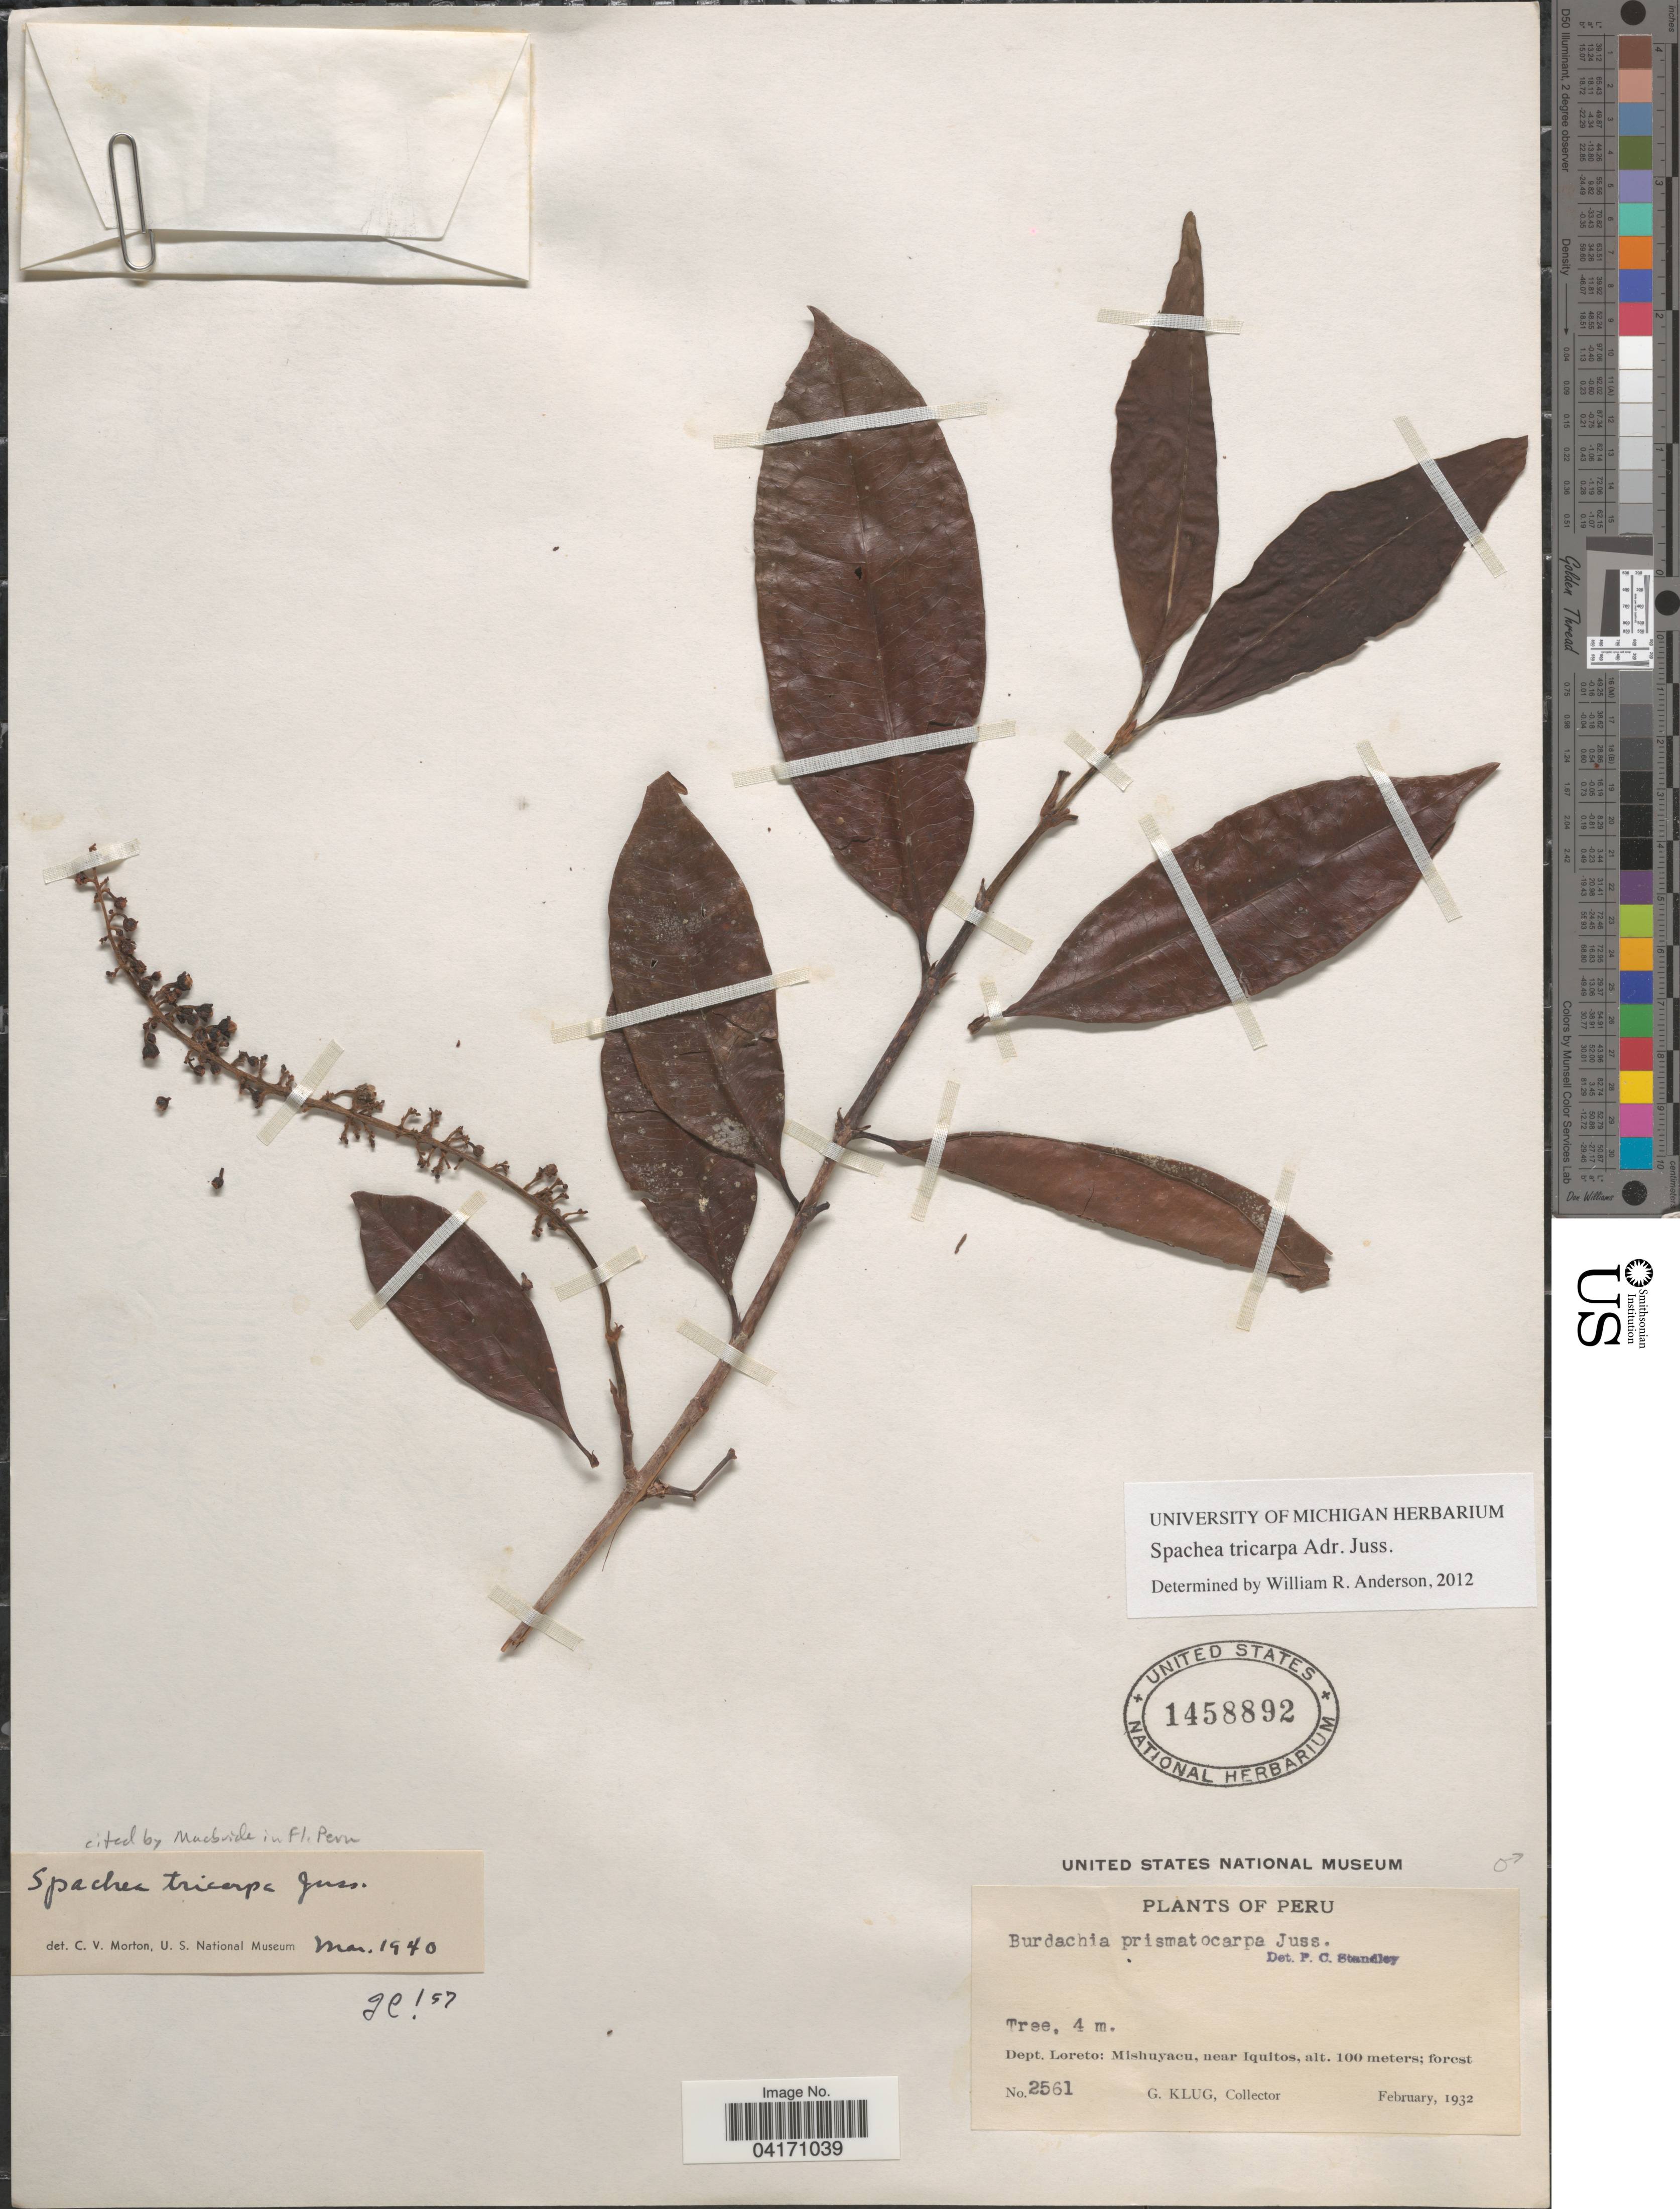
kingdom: Plantae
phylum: Tracheophyta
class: Magnoliopsida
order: Malpighiales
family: Malpighiaceae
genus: Spachea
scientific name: Spachea tricarpa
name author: A. Juss.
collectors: G. Klug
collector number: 2561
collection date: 1932-02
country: Peru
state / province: Loreto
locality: Dept. Loreto: Mishuyacu, near Iquitos.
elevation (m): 100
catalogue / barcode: US 1458892